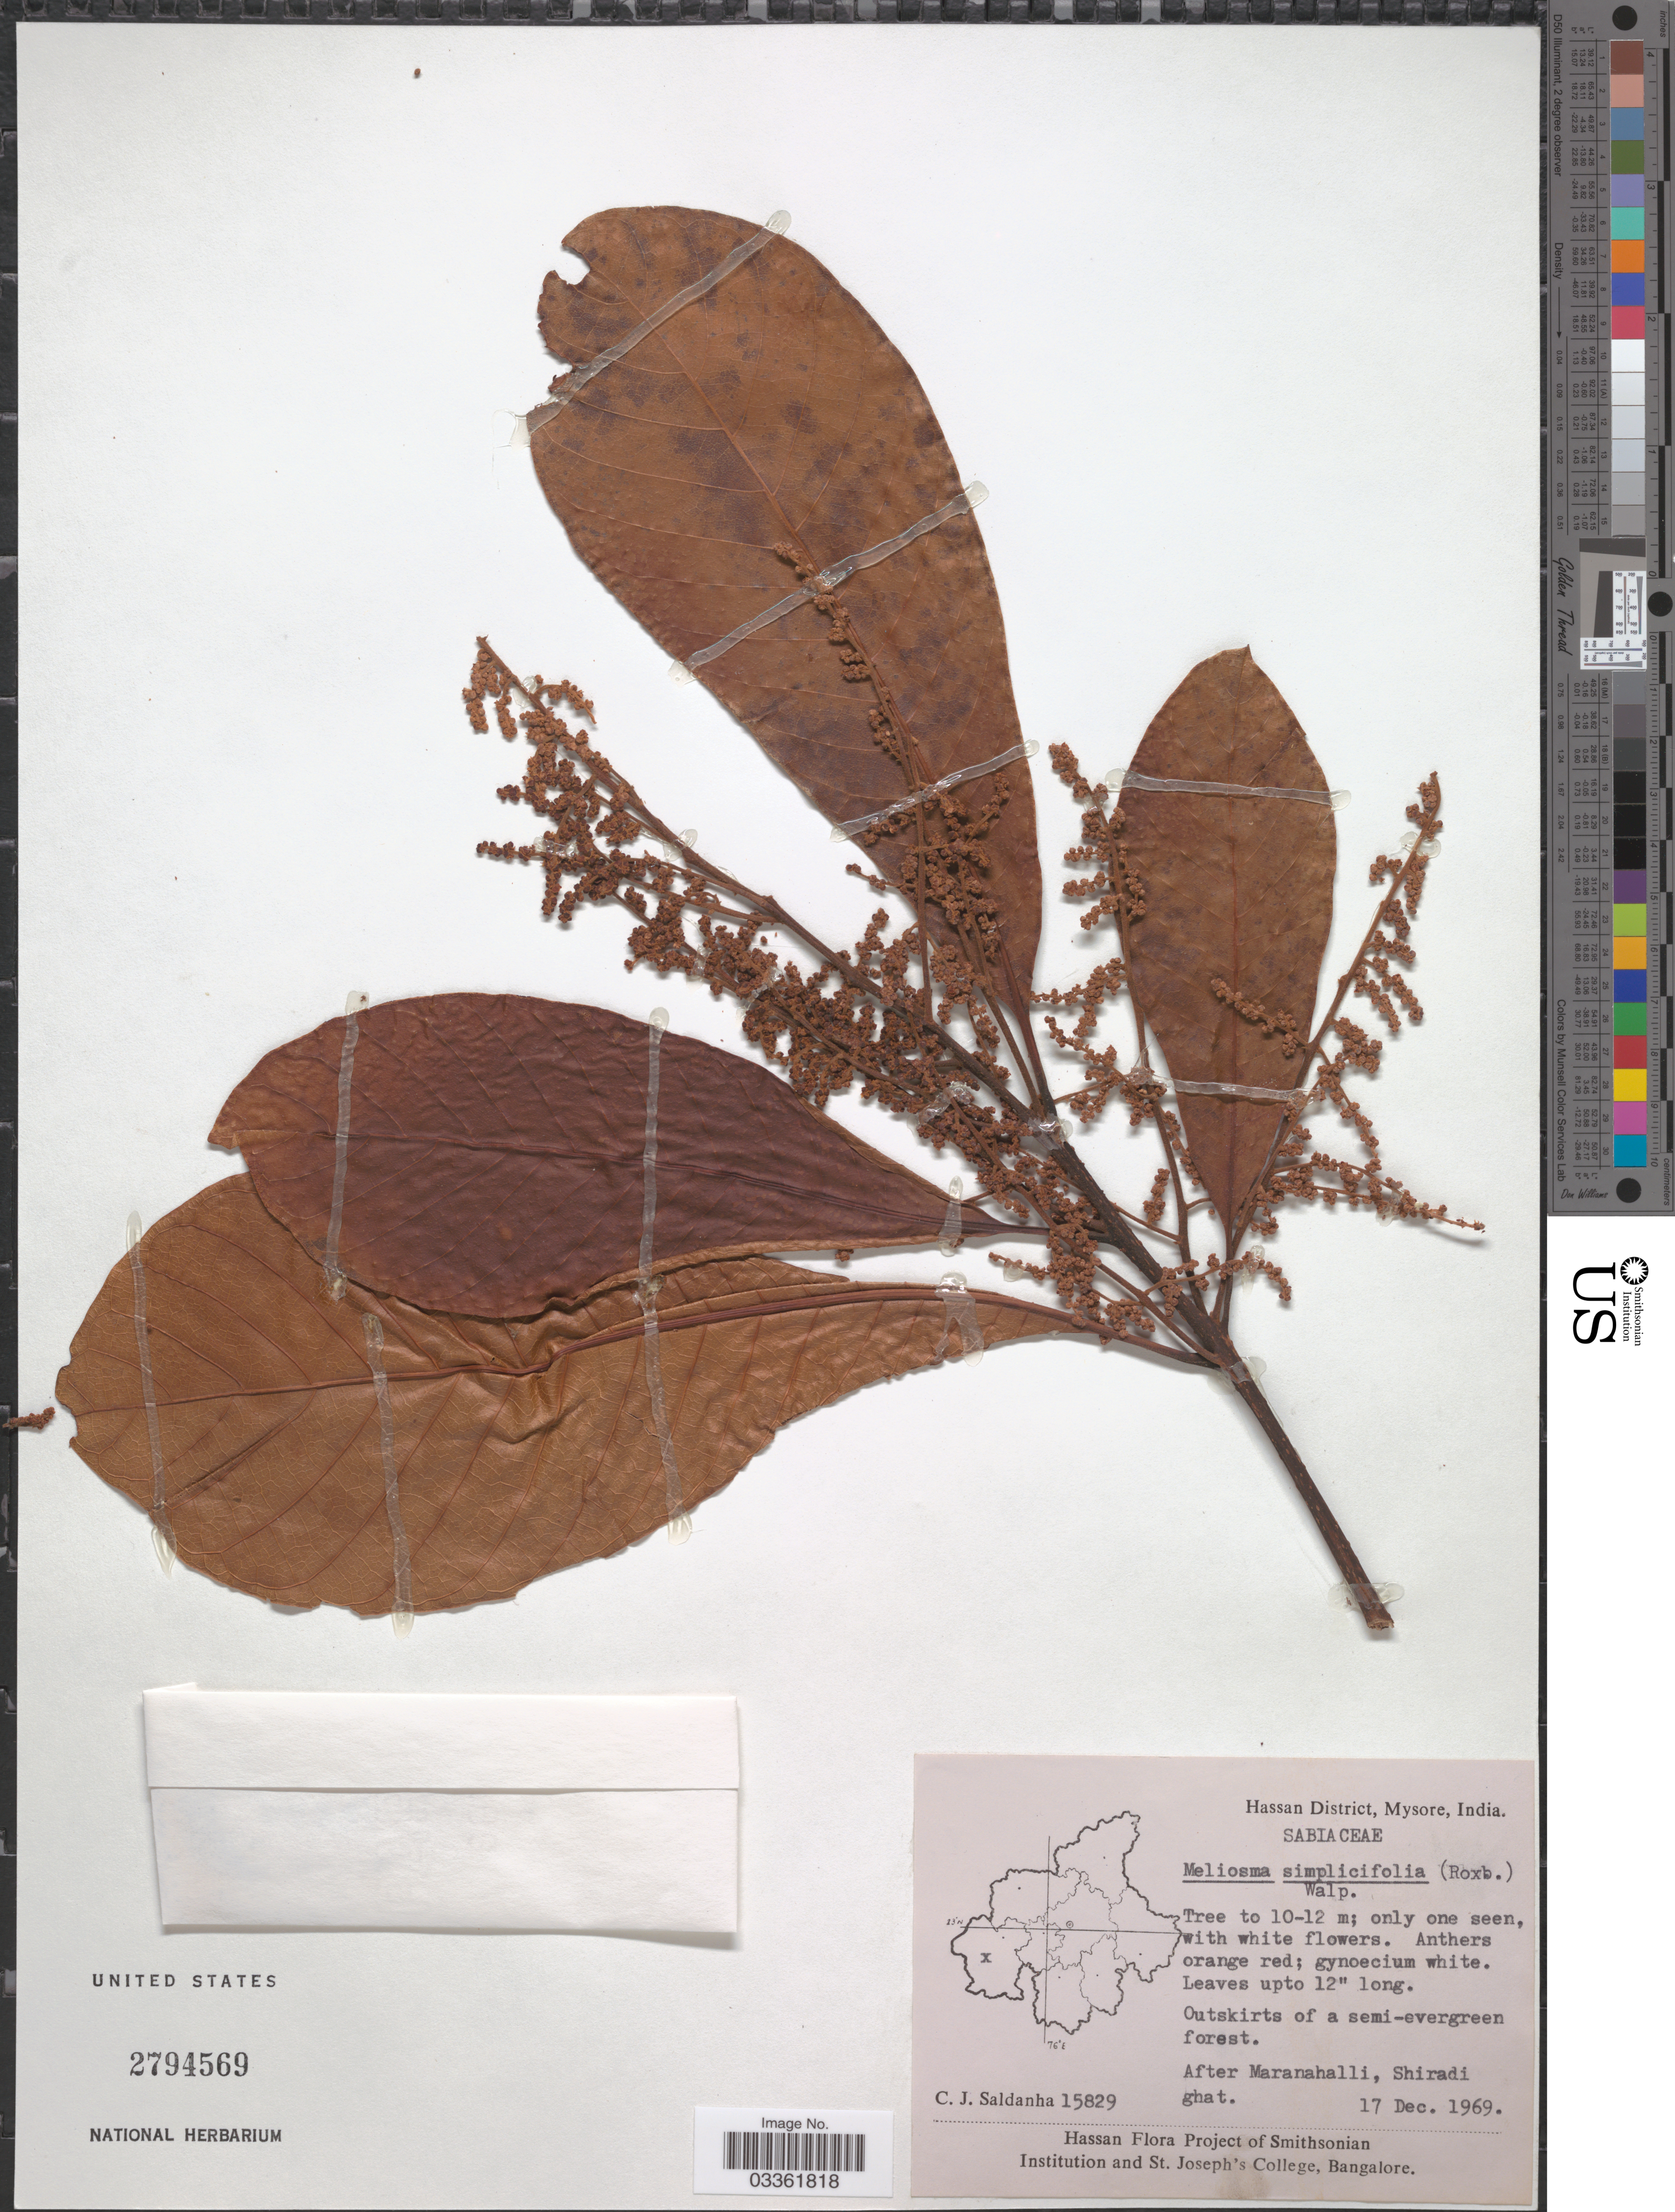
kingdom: Plantae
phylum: Tracheophyta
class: Magnoliopsida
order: Proteales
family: Sabiaceae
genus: Meliosma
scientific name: Meliosma simplicifolia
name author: (Roxb.) Walp.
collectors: C. J. Saldanha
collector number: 15829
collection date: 1969-12-17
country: India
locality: Hassan District, Mysore, After Maranahalli, Shiradi ghat.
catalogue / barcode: US 2794569